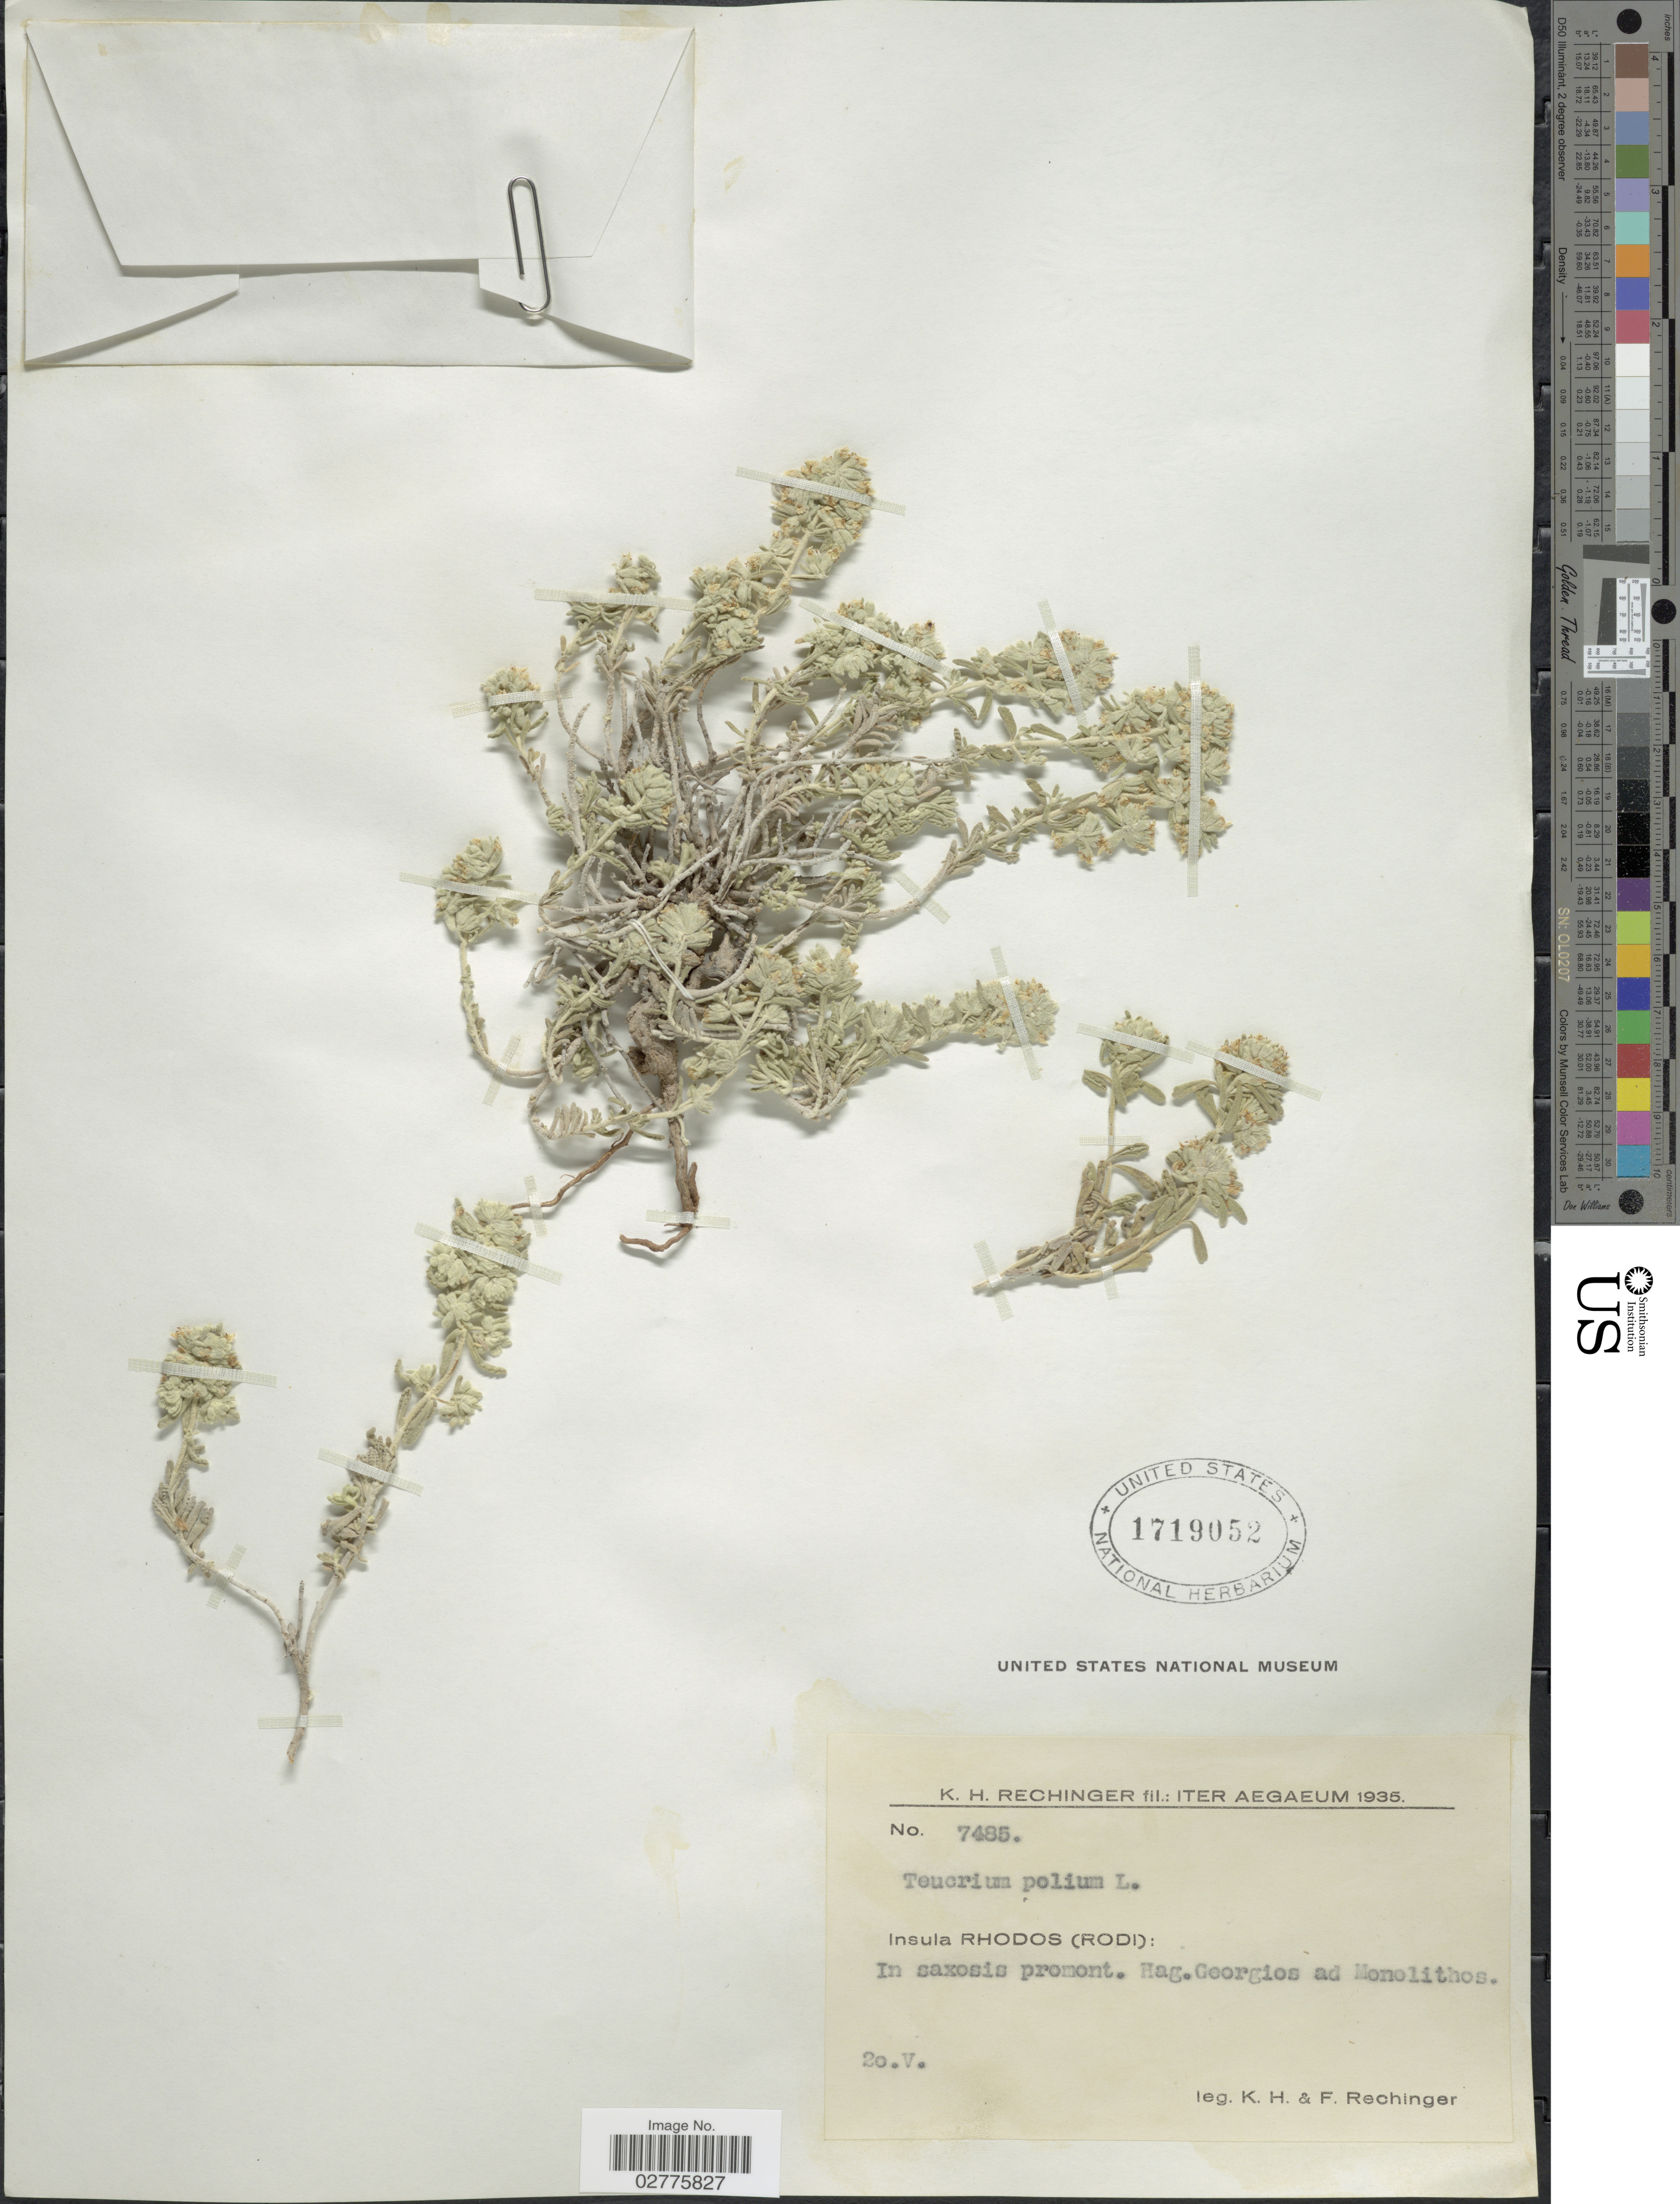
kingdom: Plantae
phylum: Tracheophyta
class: Magnoliopsida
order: Lamiales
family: Lamiaceae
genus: Teucrium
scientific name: Teucrium polium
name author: L.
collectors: K. H. Rechinger & F. Rechinger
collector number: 7485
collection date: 1935-05-20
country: Greece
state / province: South Aegean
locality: Aegaeum. Insula RHODOS (RODI): In saxosis promont. Hag. Georgios ad Monolithos.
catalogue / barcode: US 1719052